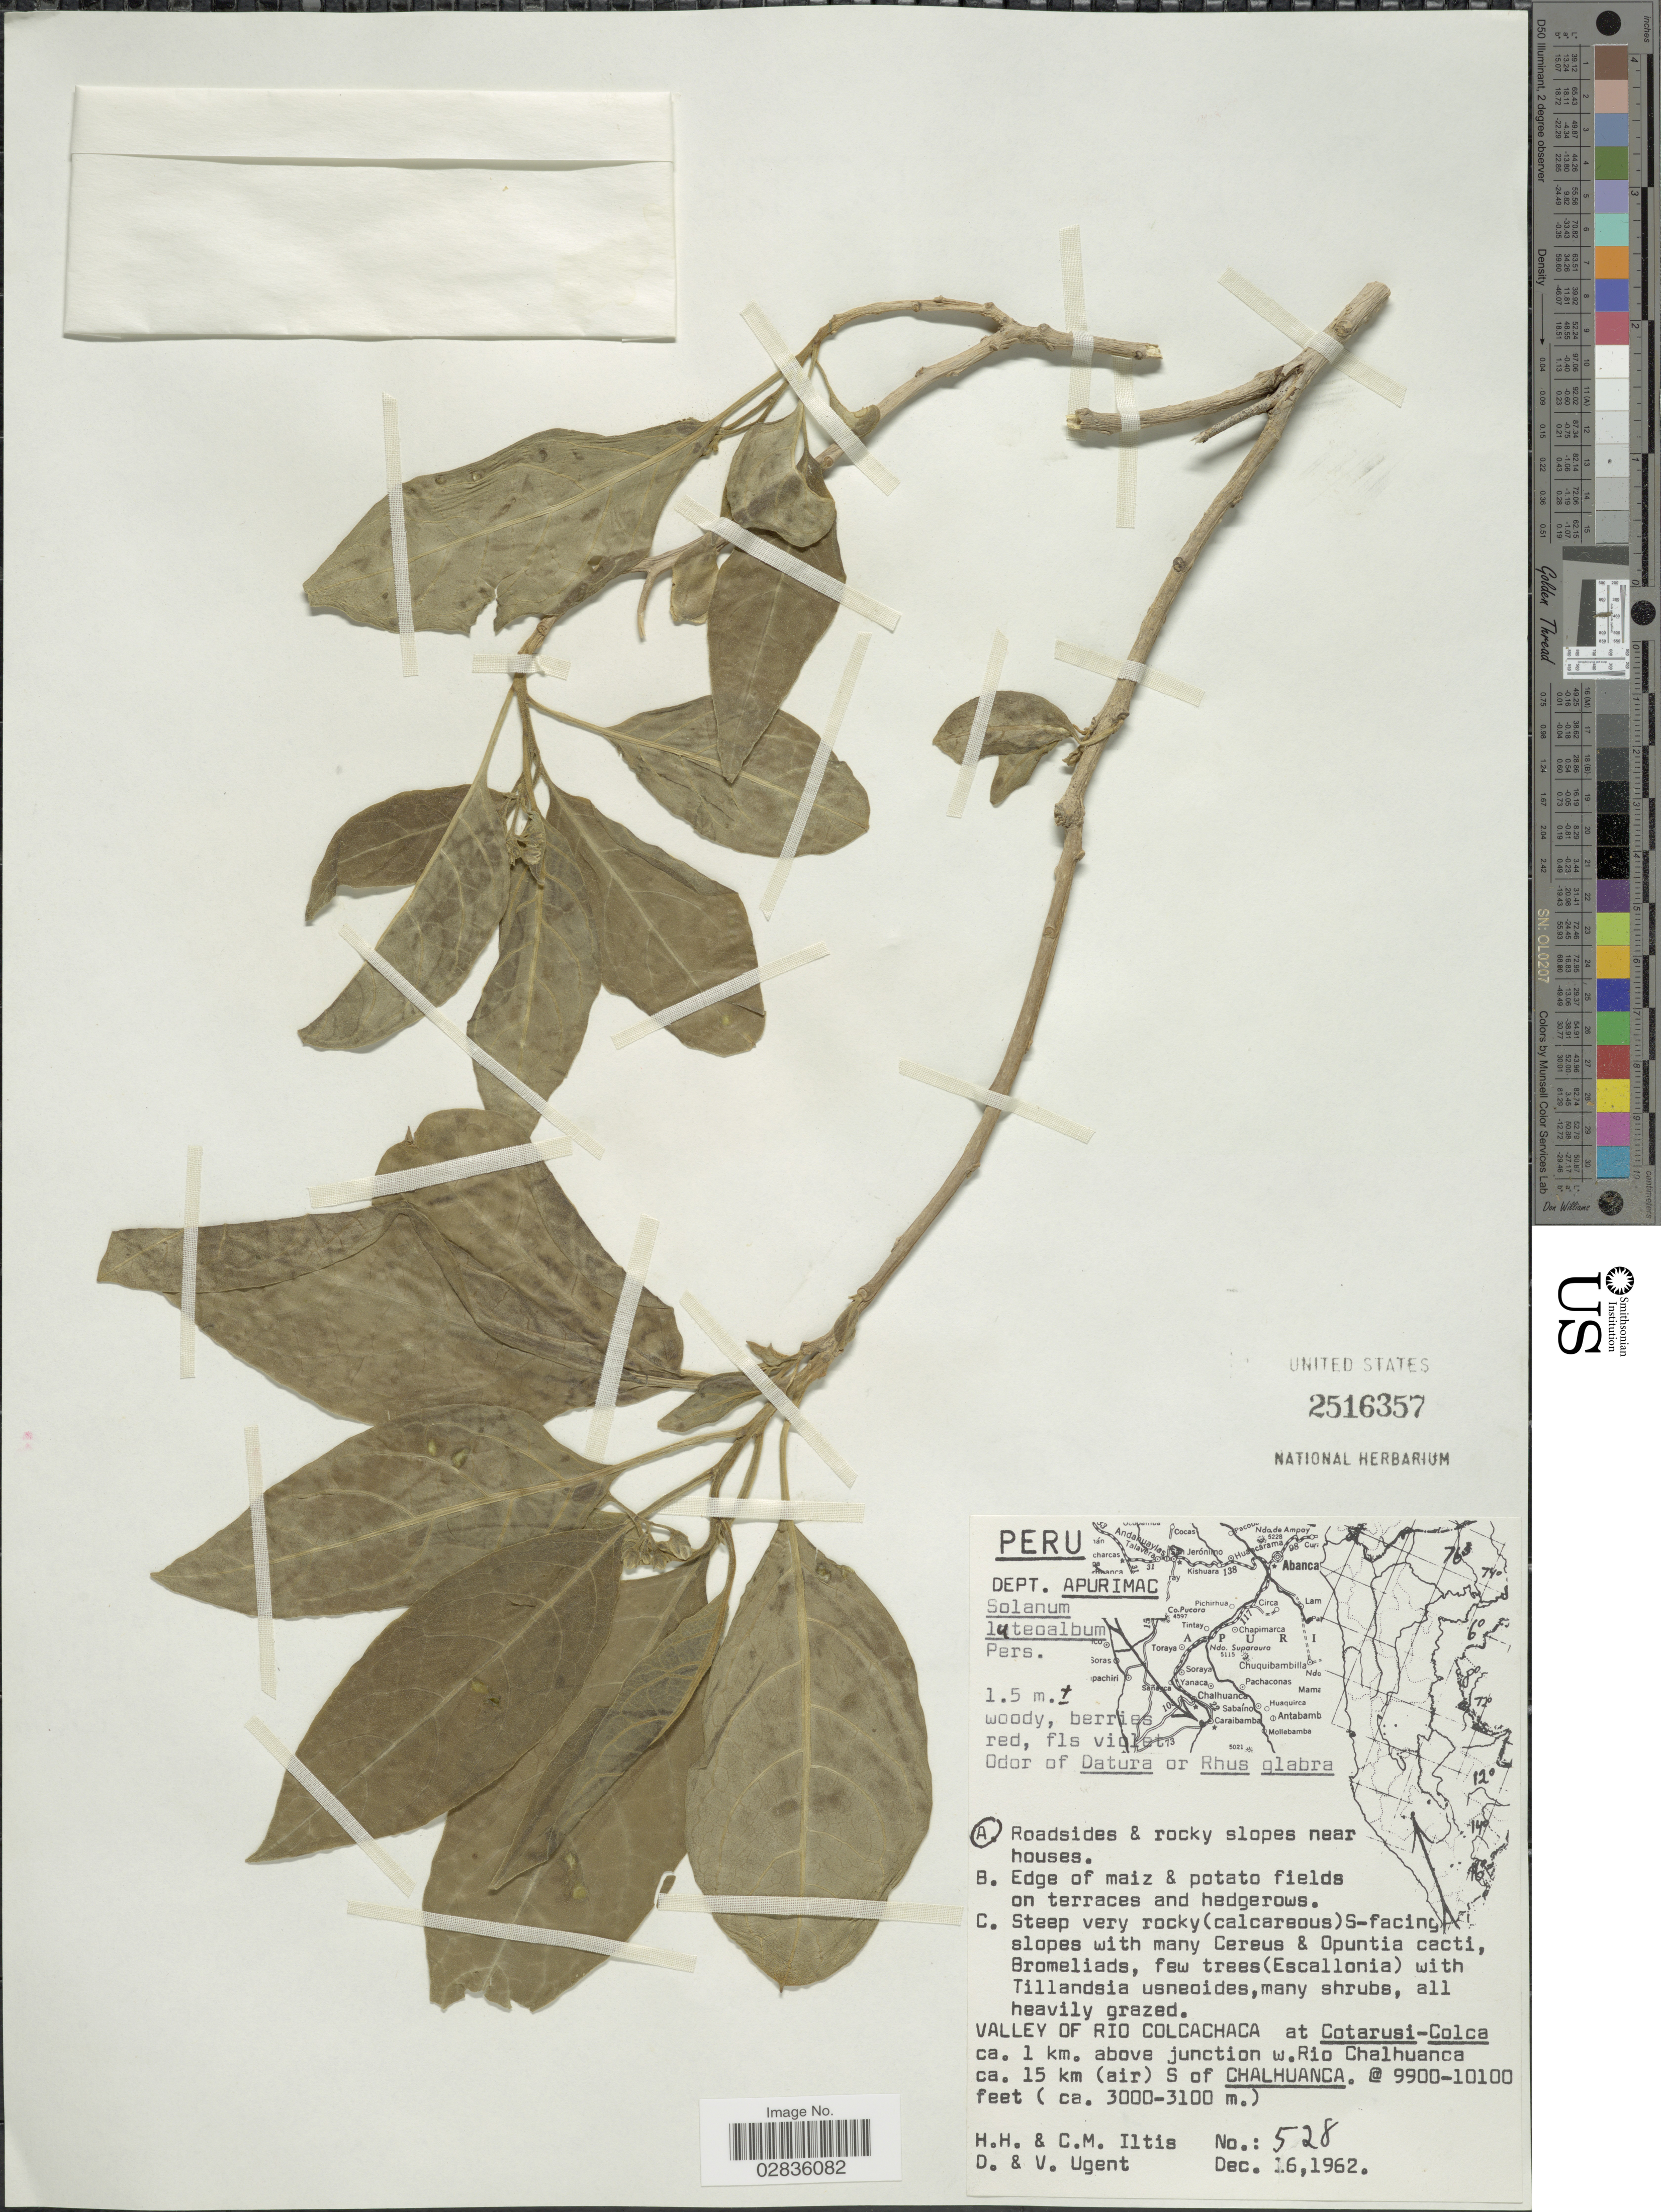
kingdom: Plantae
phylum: Tracheophyta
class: Magnoliopsida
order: Solanales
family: Solanaceae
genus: Solanum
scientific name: Solanum luteoalbum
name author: Pers.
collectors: H. H. Iltis, C. M Iltis, D. Ugent & V. Ugent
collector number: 528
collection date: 1962-12-16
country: Peru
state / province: Apurímac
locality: Dept. Apurimac. Roadsides & rocky slopes near houses. Valley of Rio Colcachaca at Cotarusi-Colca ca. 1 km. above junction w.Rio Chalhuanca ca. 15 km (air) S of Chalhuanca.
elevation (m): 3018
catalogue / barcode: US 2516357